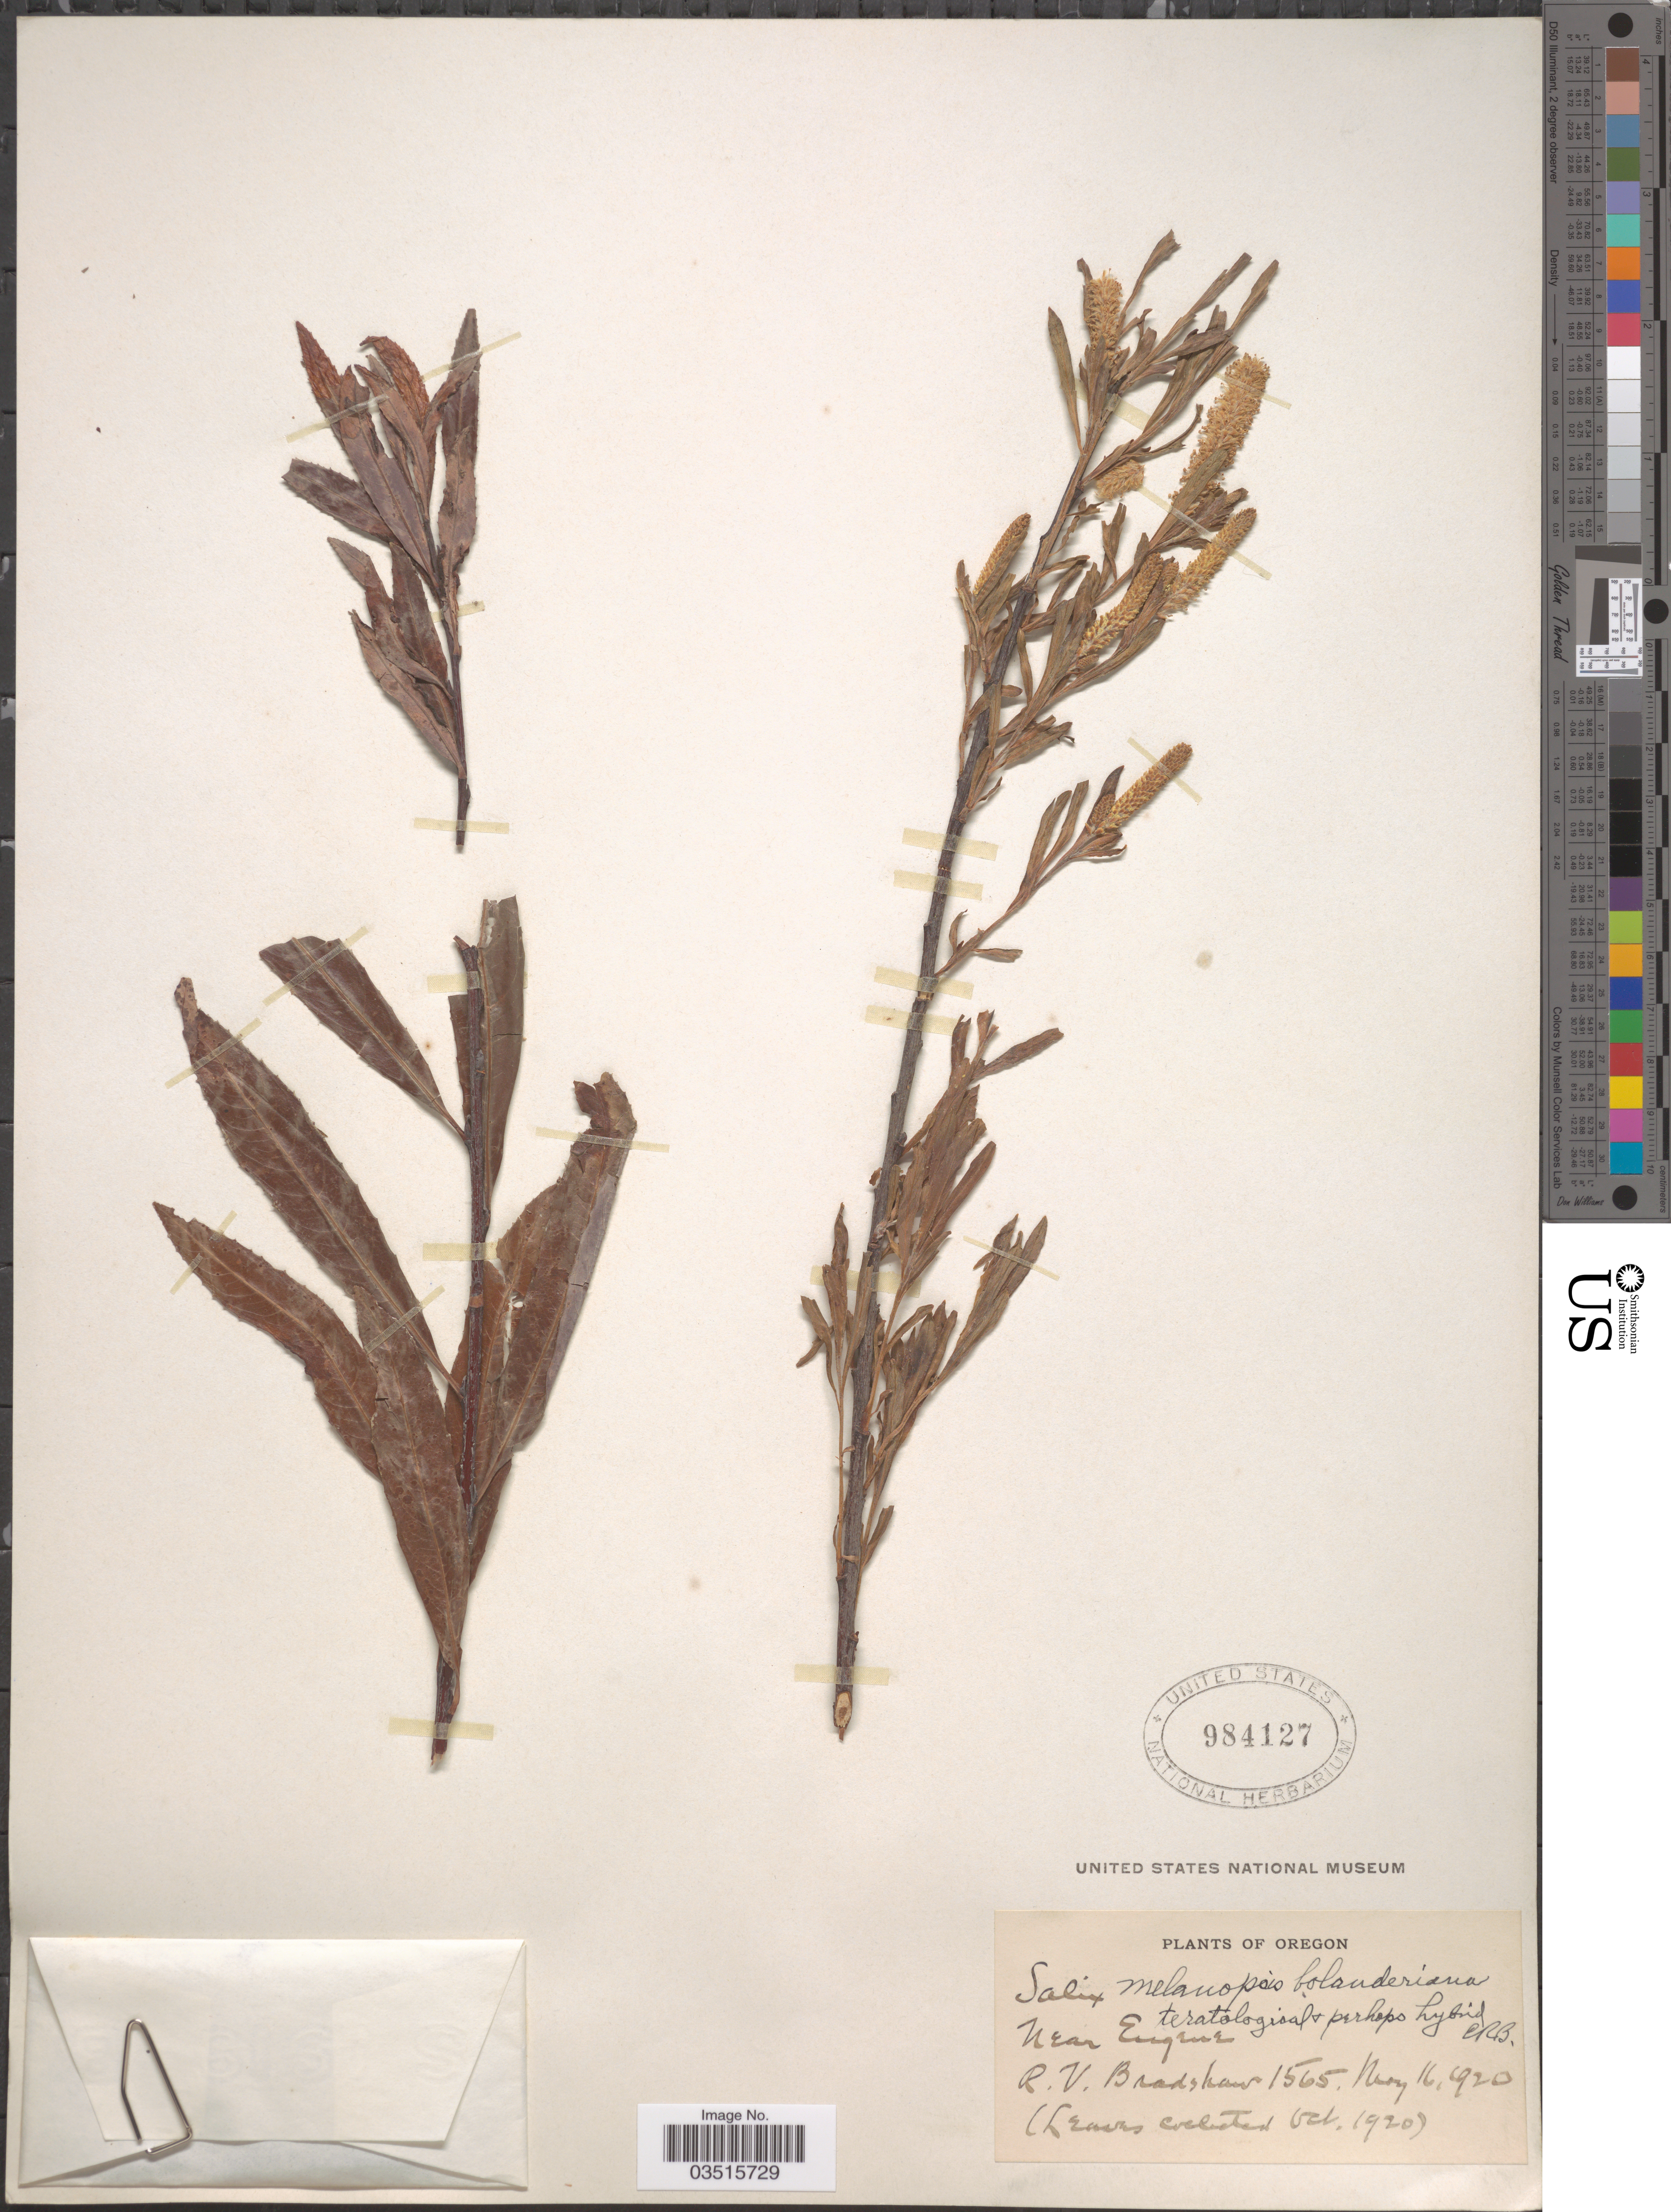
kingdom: Plantae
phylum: Tracheophyta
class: Magnoliopsida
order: Malpighiales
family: Salicaceae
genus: Salix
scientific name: Salix melanopsis var. bolanderiana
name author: (Rowlee) C.K. Schneid.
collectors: R. Bradshaw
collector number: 1565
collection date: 1920-11-16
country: United States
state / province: Oregon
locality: Near Eugene.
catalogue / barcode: US 984127